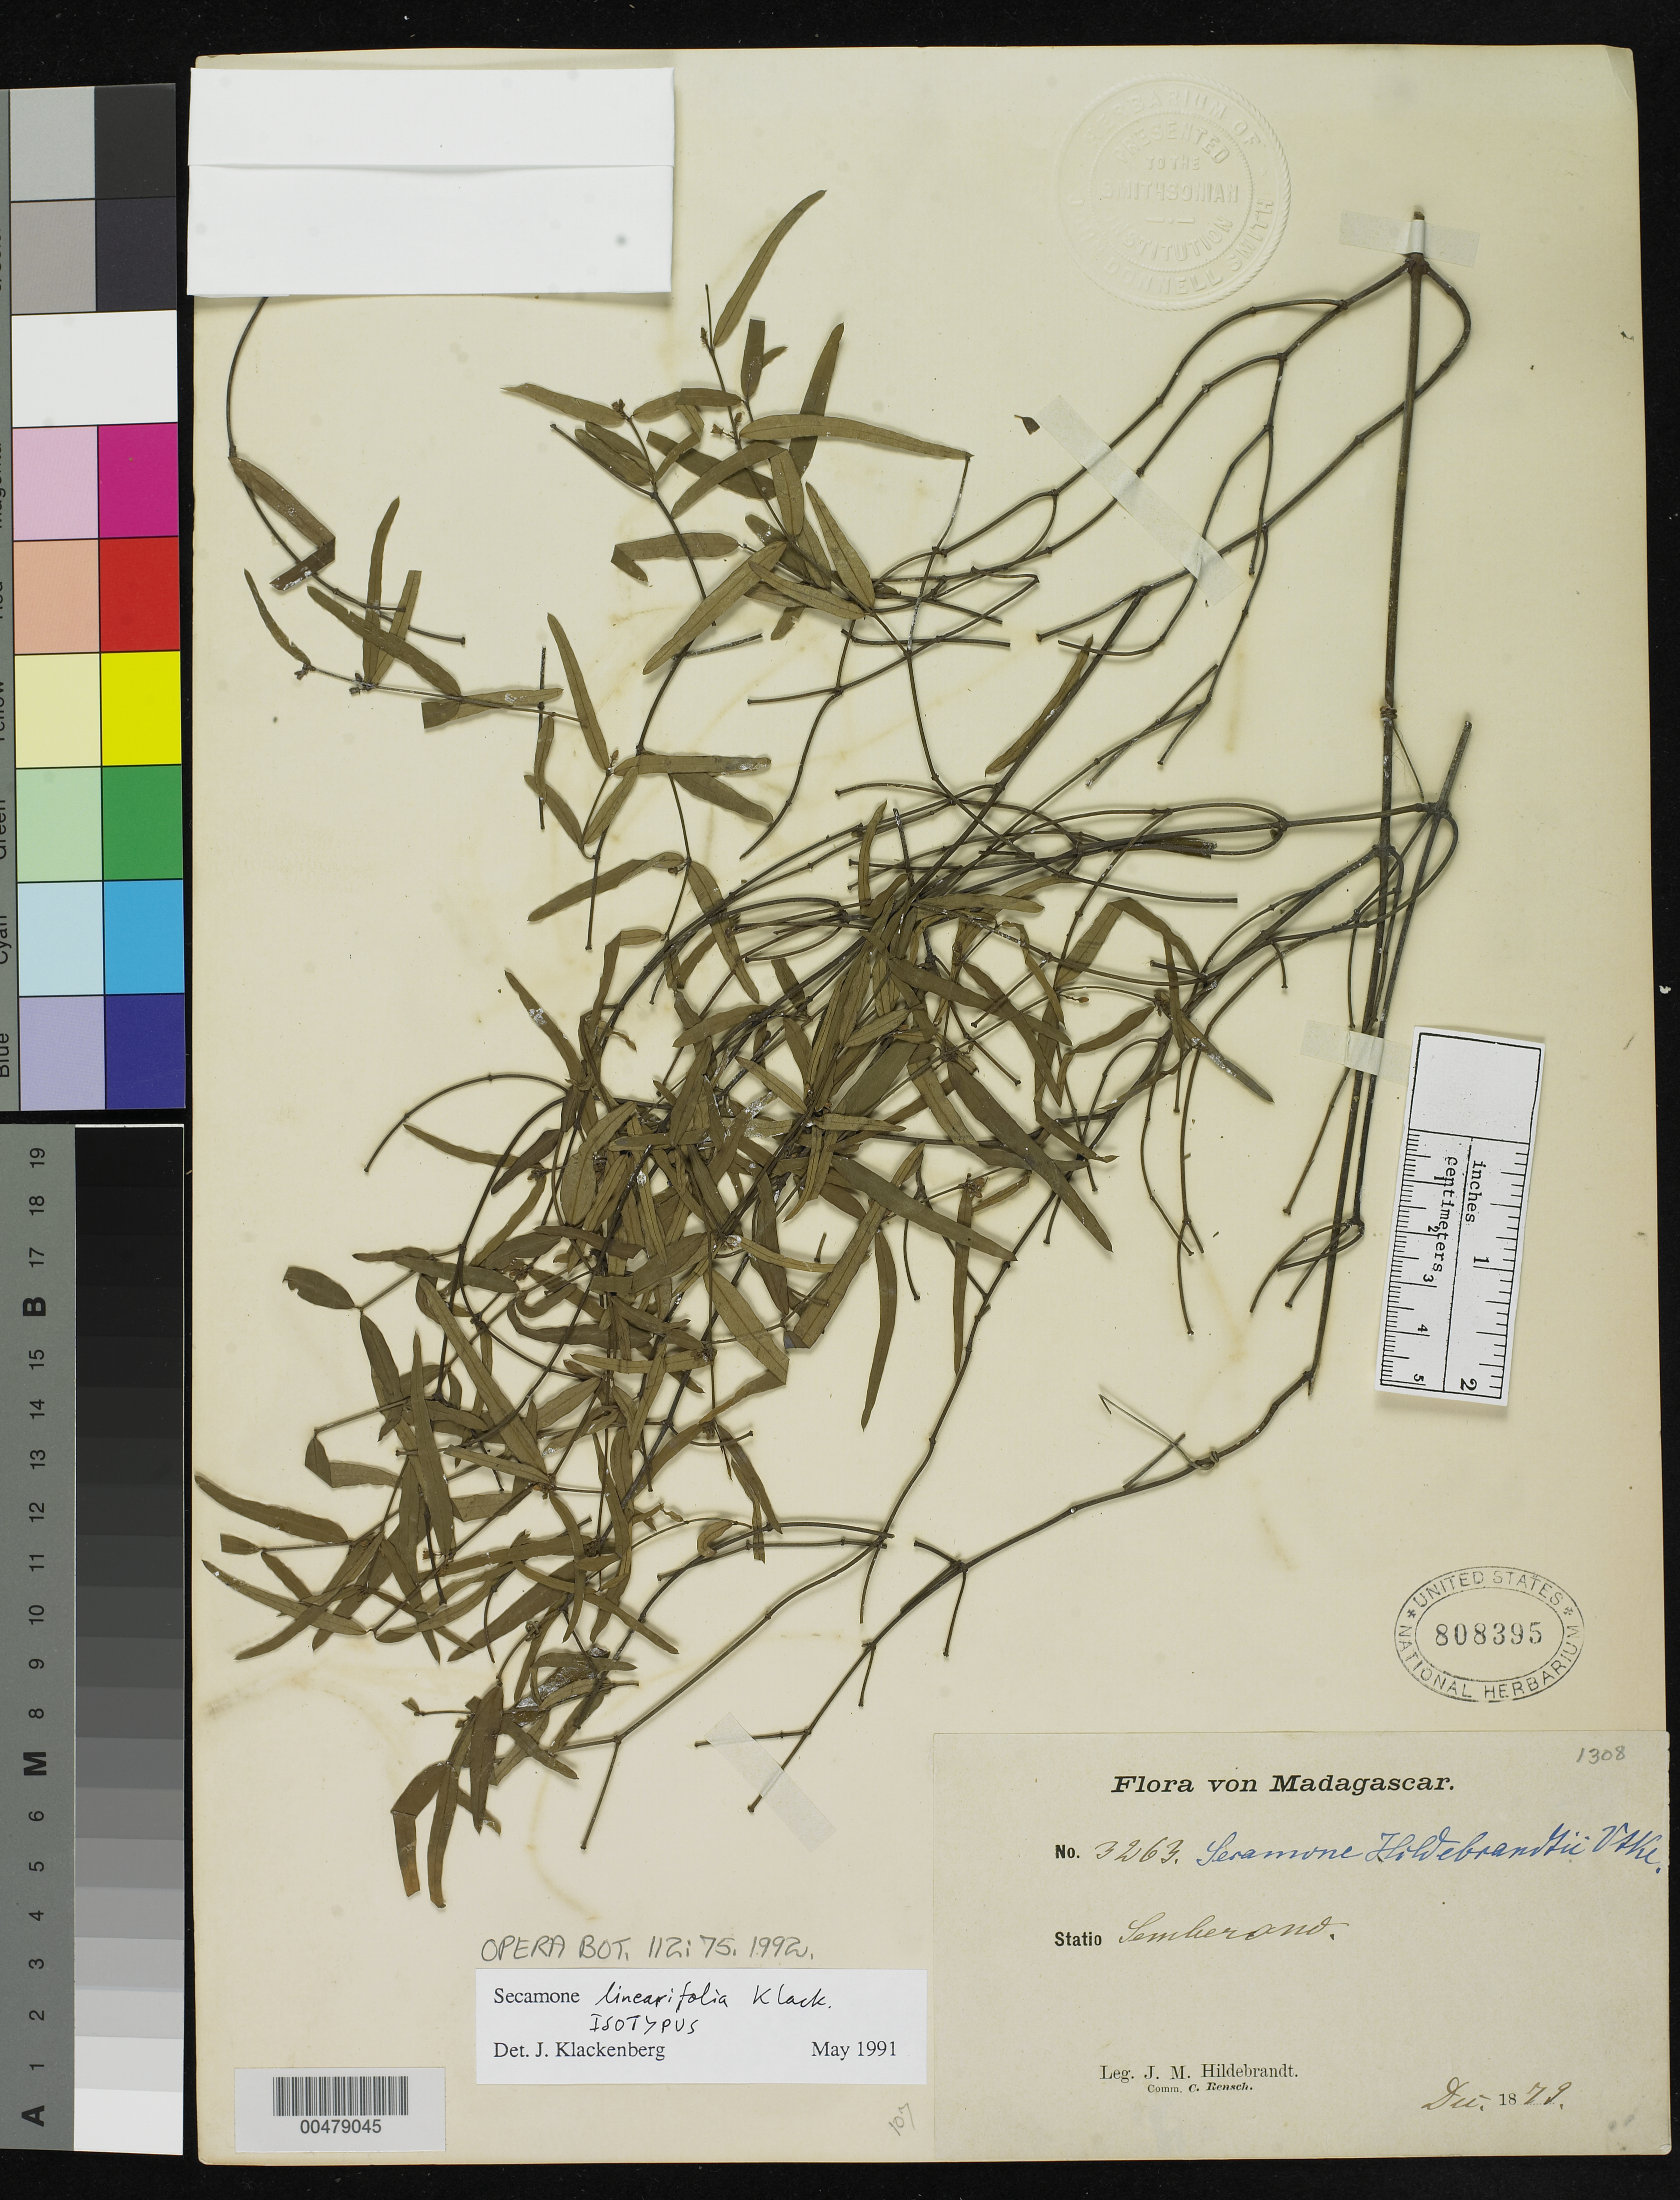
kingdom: Plantae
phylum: Tracheophyta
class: Magnoliopsida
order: Gentianales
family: Apocynaceae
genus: Secamone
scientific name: Secamone linearifolia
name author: Klack.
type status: Isotype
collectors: J. Hildebrandt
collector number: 3263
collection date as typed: Dec 1879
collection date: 1879-12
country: Madagascar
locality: Semberand.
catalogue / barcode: US 808395